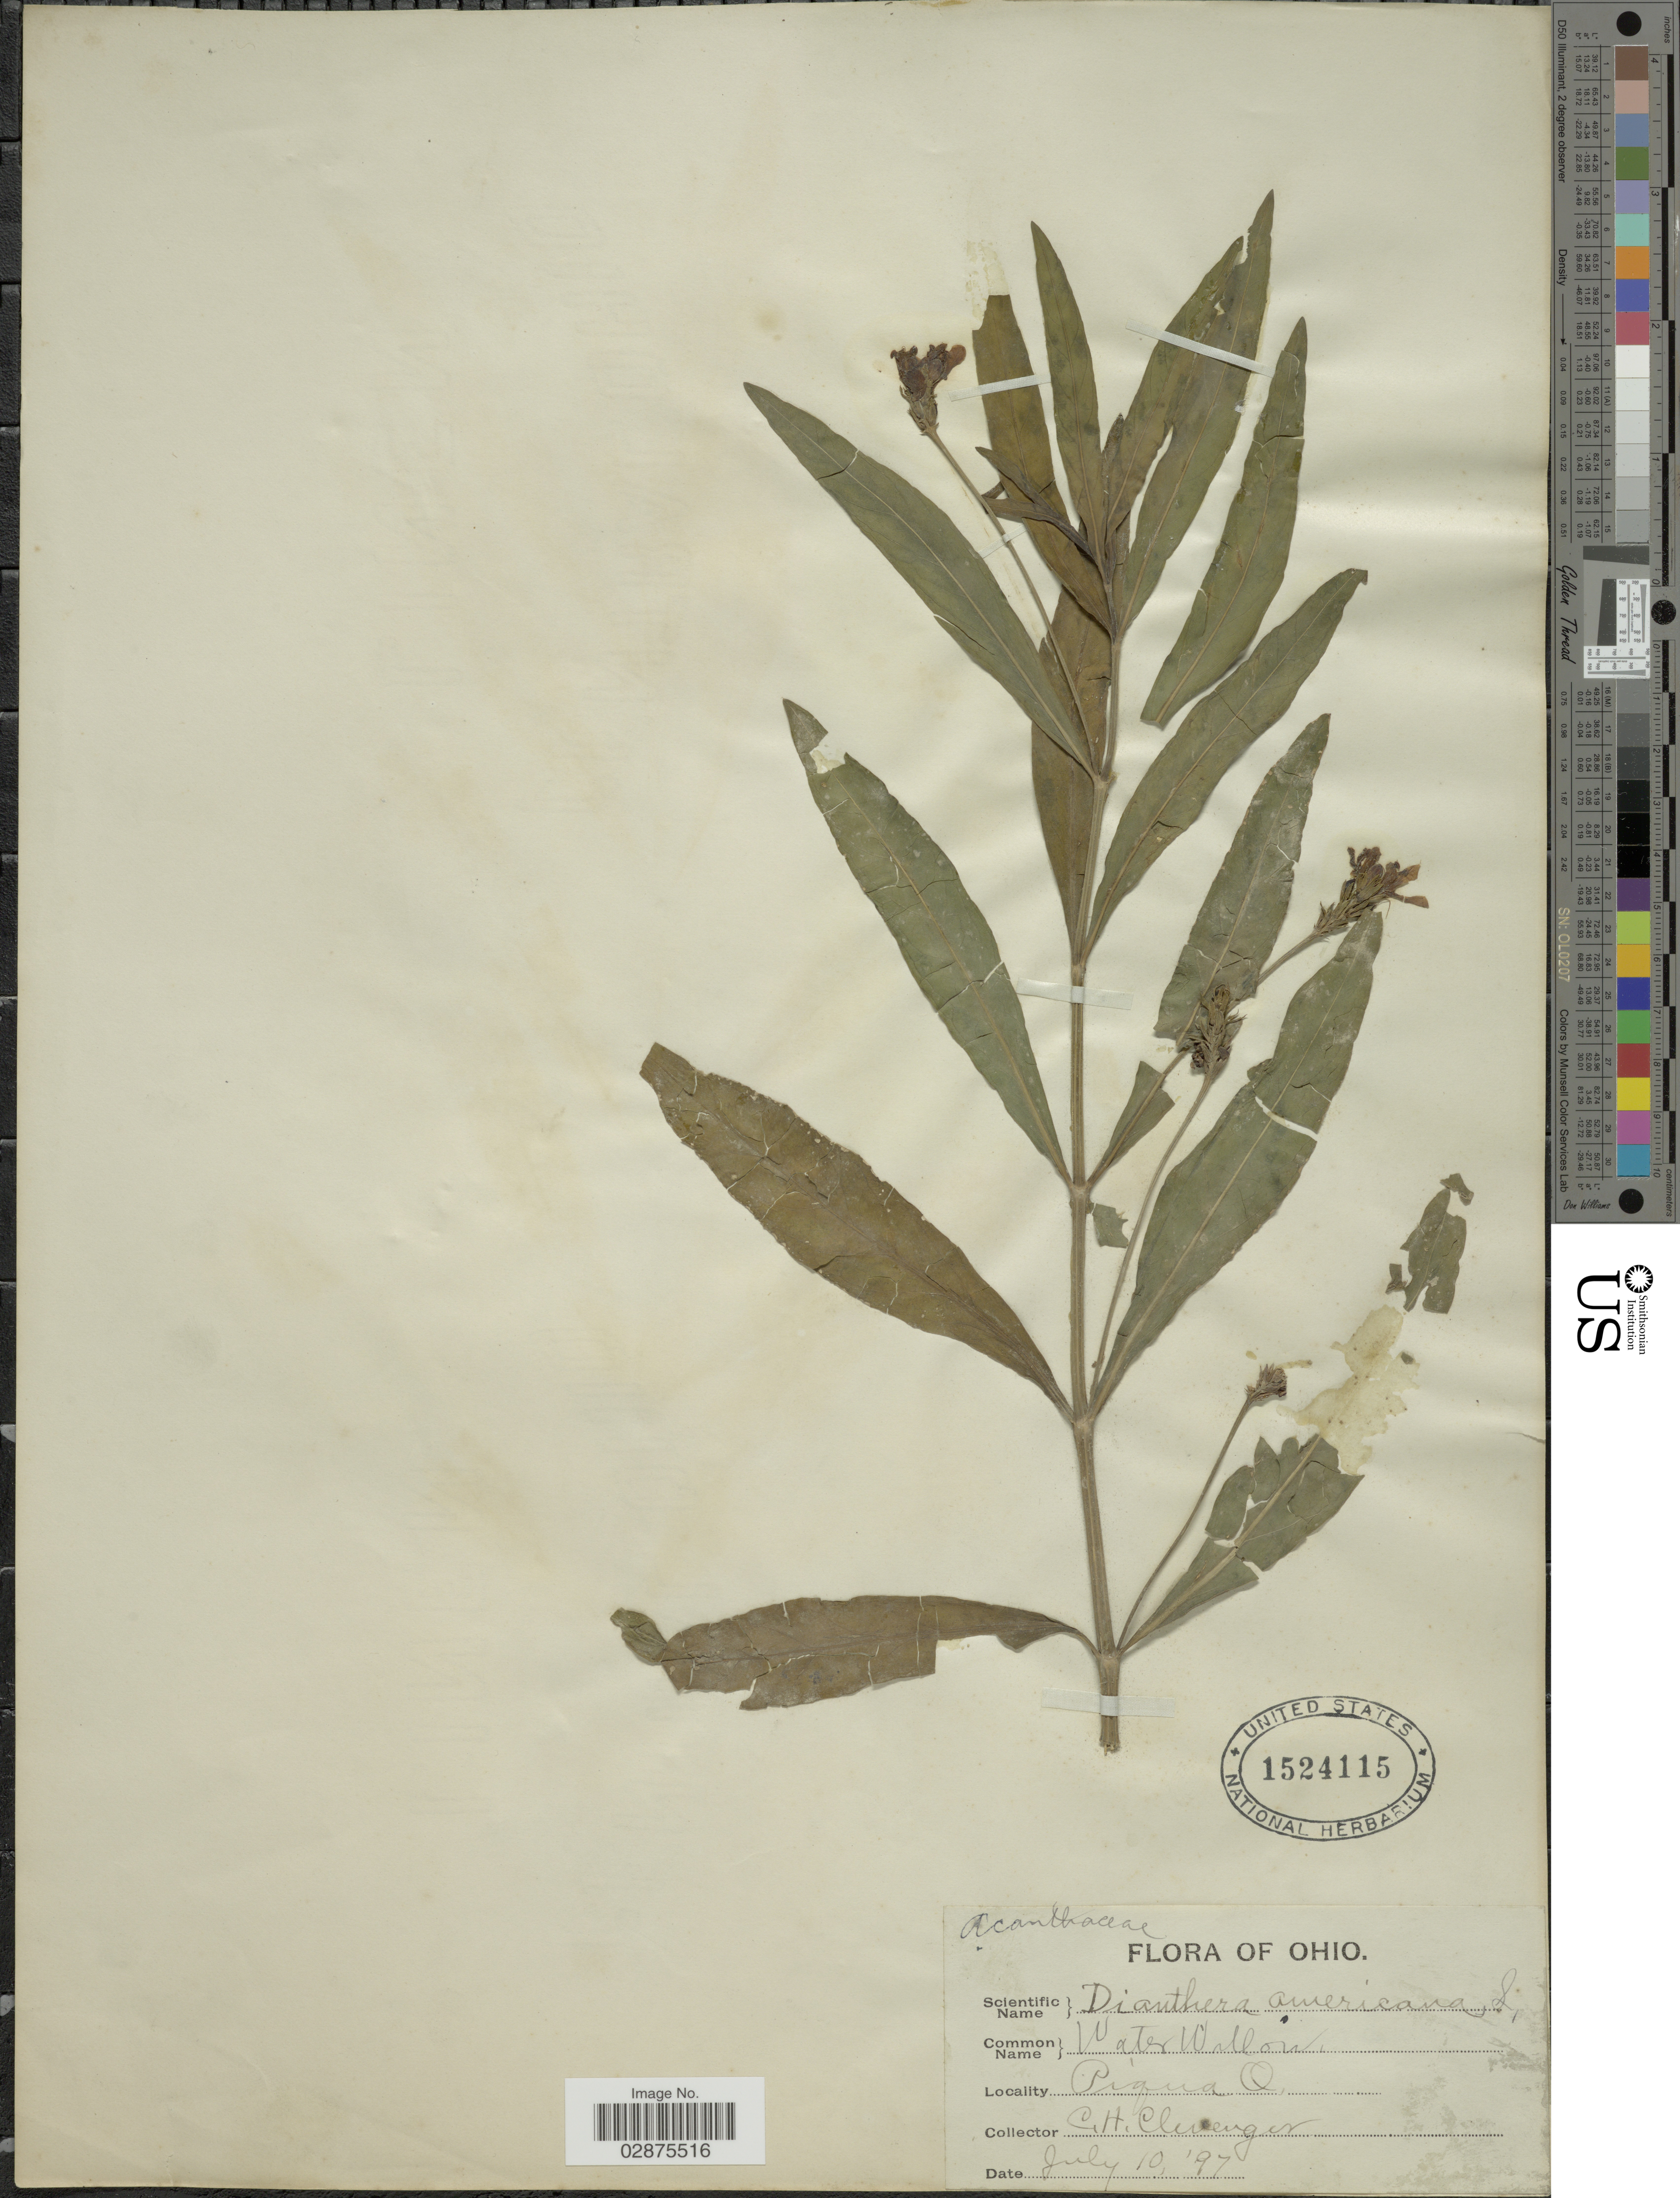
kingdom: Plantae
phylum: Tracheophyta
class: Magnoliopsida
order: Lamiales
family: Acanthaceae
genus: Justicia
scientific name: Justicia americana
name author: (L.) Vahl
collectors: C. H. Clevenger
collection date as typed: Transcribed d/m/y: 10/7/97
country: United States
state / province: Ohio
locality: Piqua O.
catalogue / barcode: US 1524115